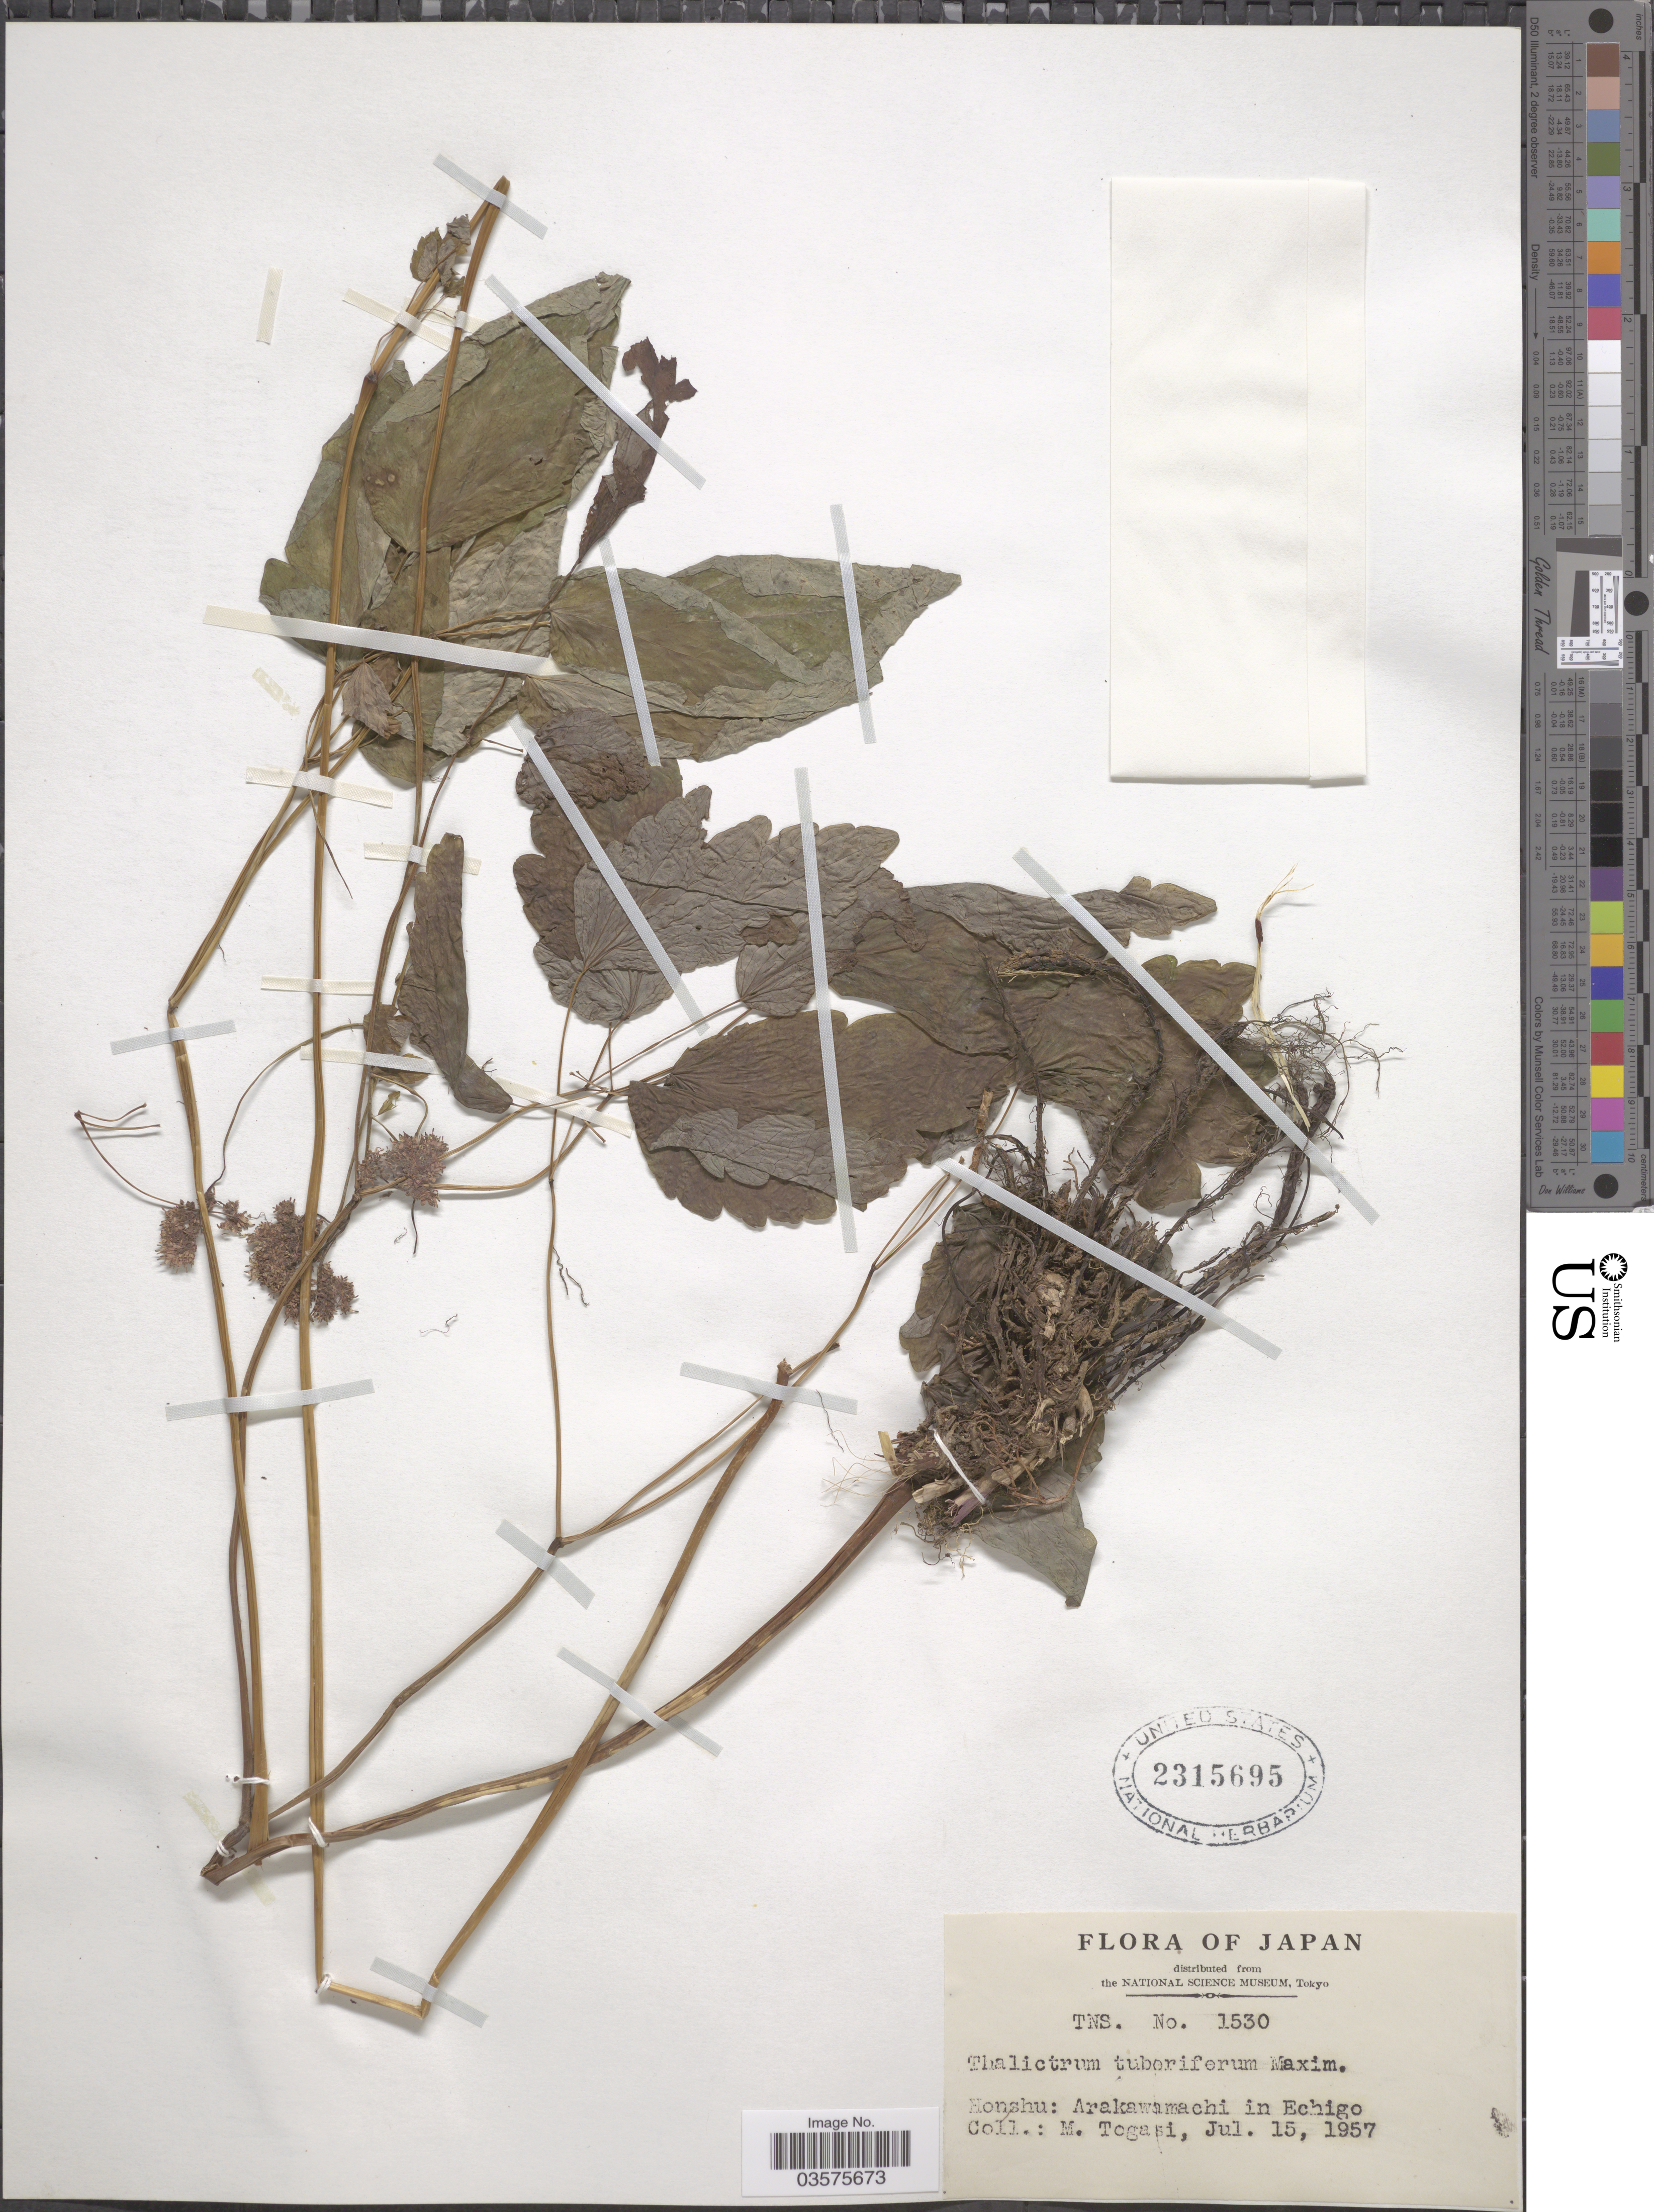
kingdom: Plantae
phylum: Tracheophyta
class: Magnoliopsida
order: Ranunculales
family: Ranunculaceae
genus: Thalictrum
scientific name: Thalictrum tuberiferum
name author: Maxim.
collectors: M. Togasi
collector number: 1530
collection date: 1957-07-15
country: Japan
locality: Honshu: Arakawamachi in Echigo.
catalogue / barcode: US 2315695